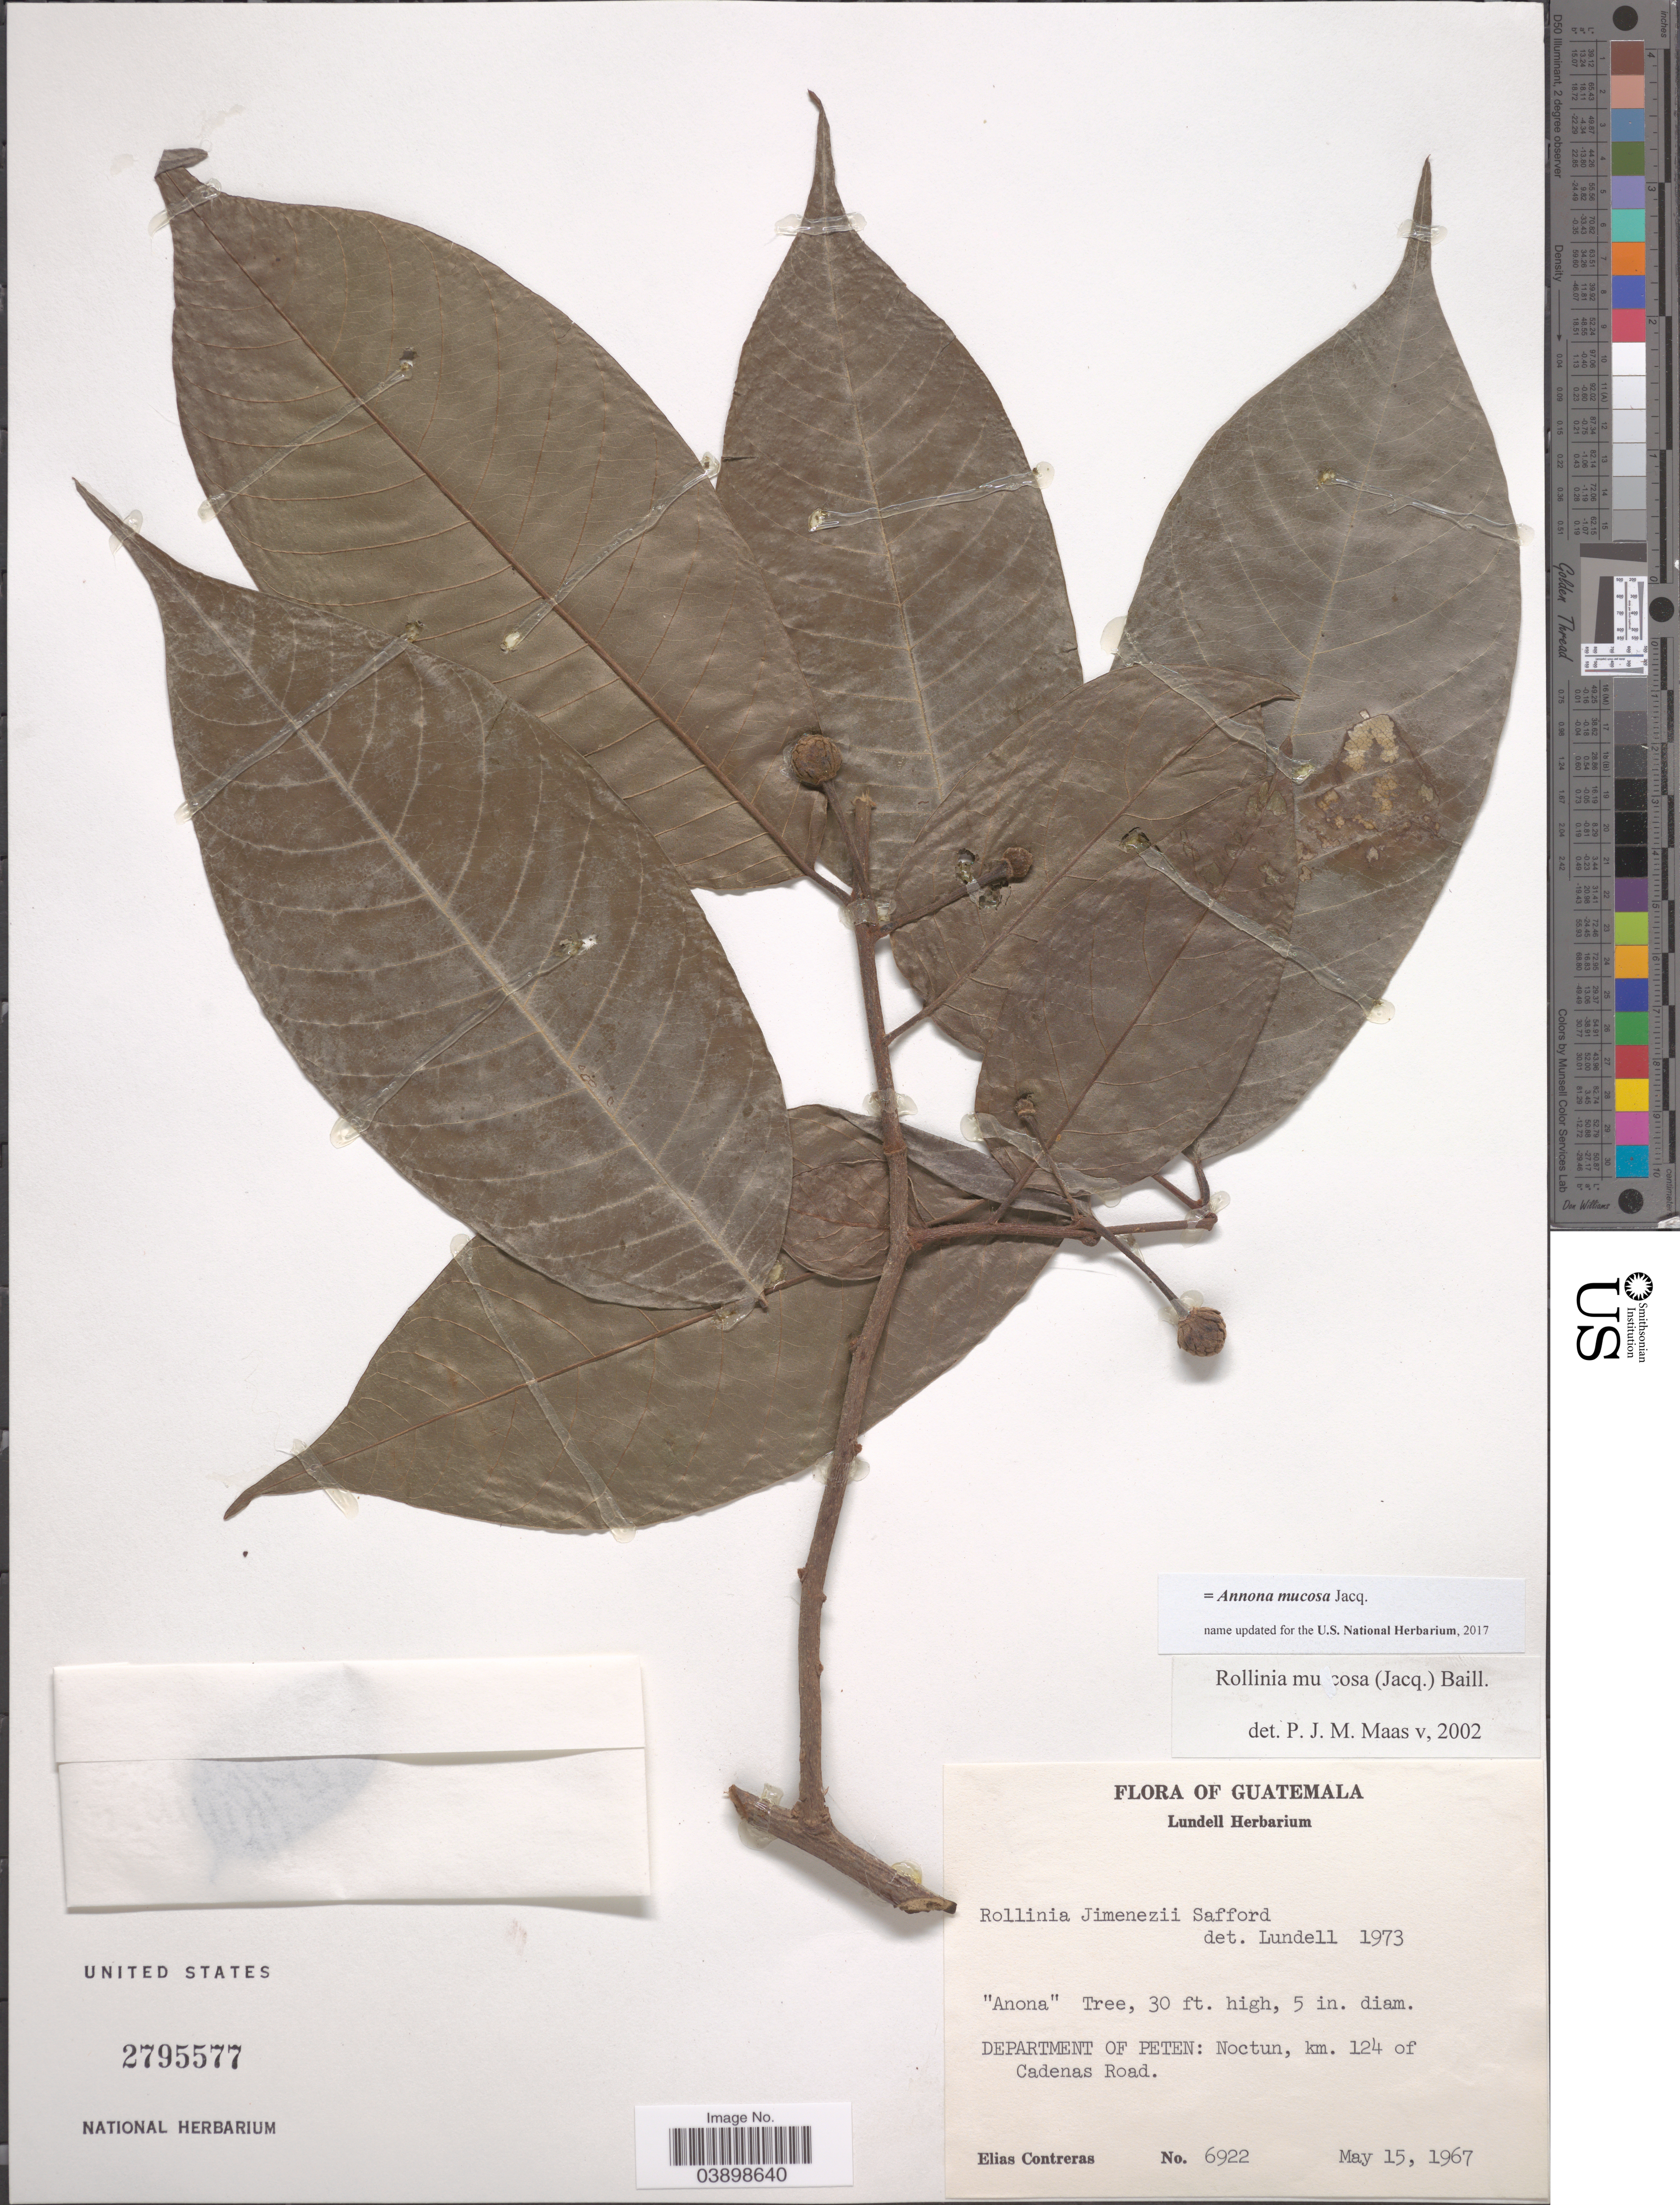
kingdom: Plantae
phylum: Tracheophyta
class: Magnoliopsida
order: Magnoliales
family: Annonaceae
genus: Annona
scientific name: Annona mucosa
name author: Jacq.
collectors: E. Contreras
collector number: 6922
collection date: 1967-05-15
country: Guatemala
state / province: El Peten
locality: Department of Peten: Noctun, km. 124 of Cadenas Road.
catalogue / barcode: US 279557